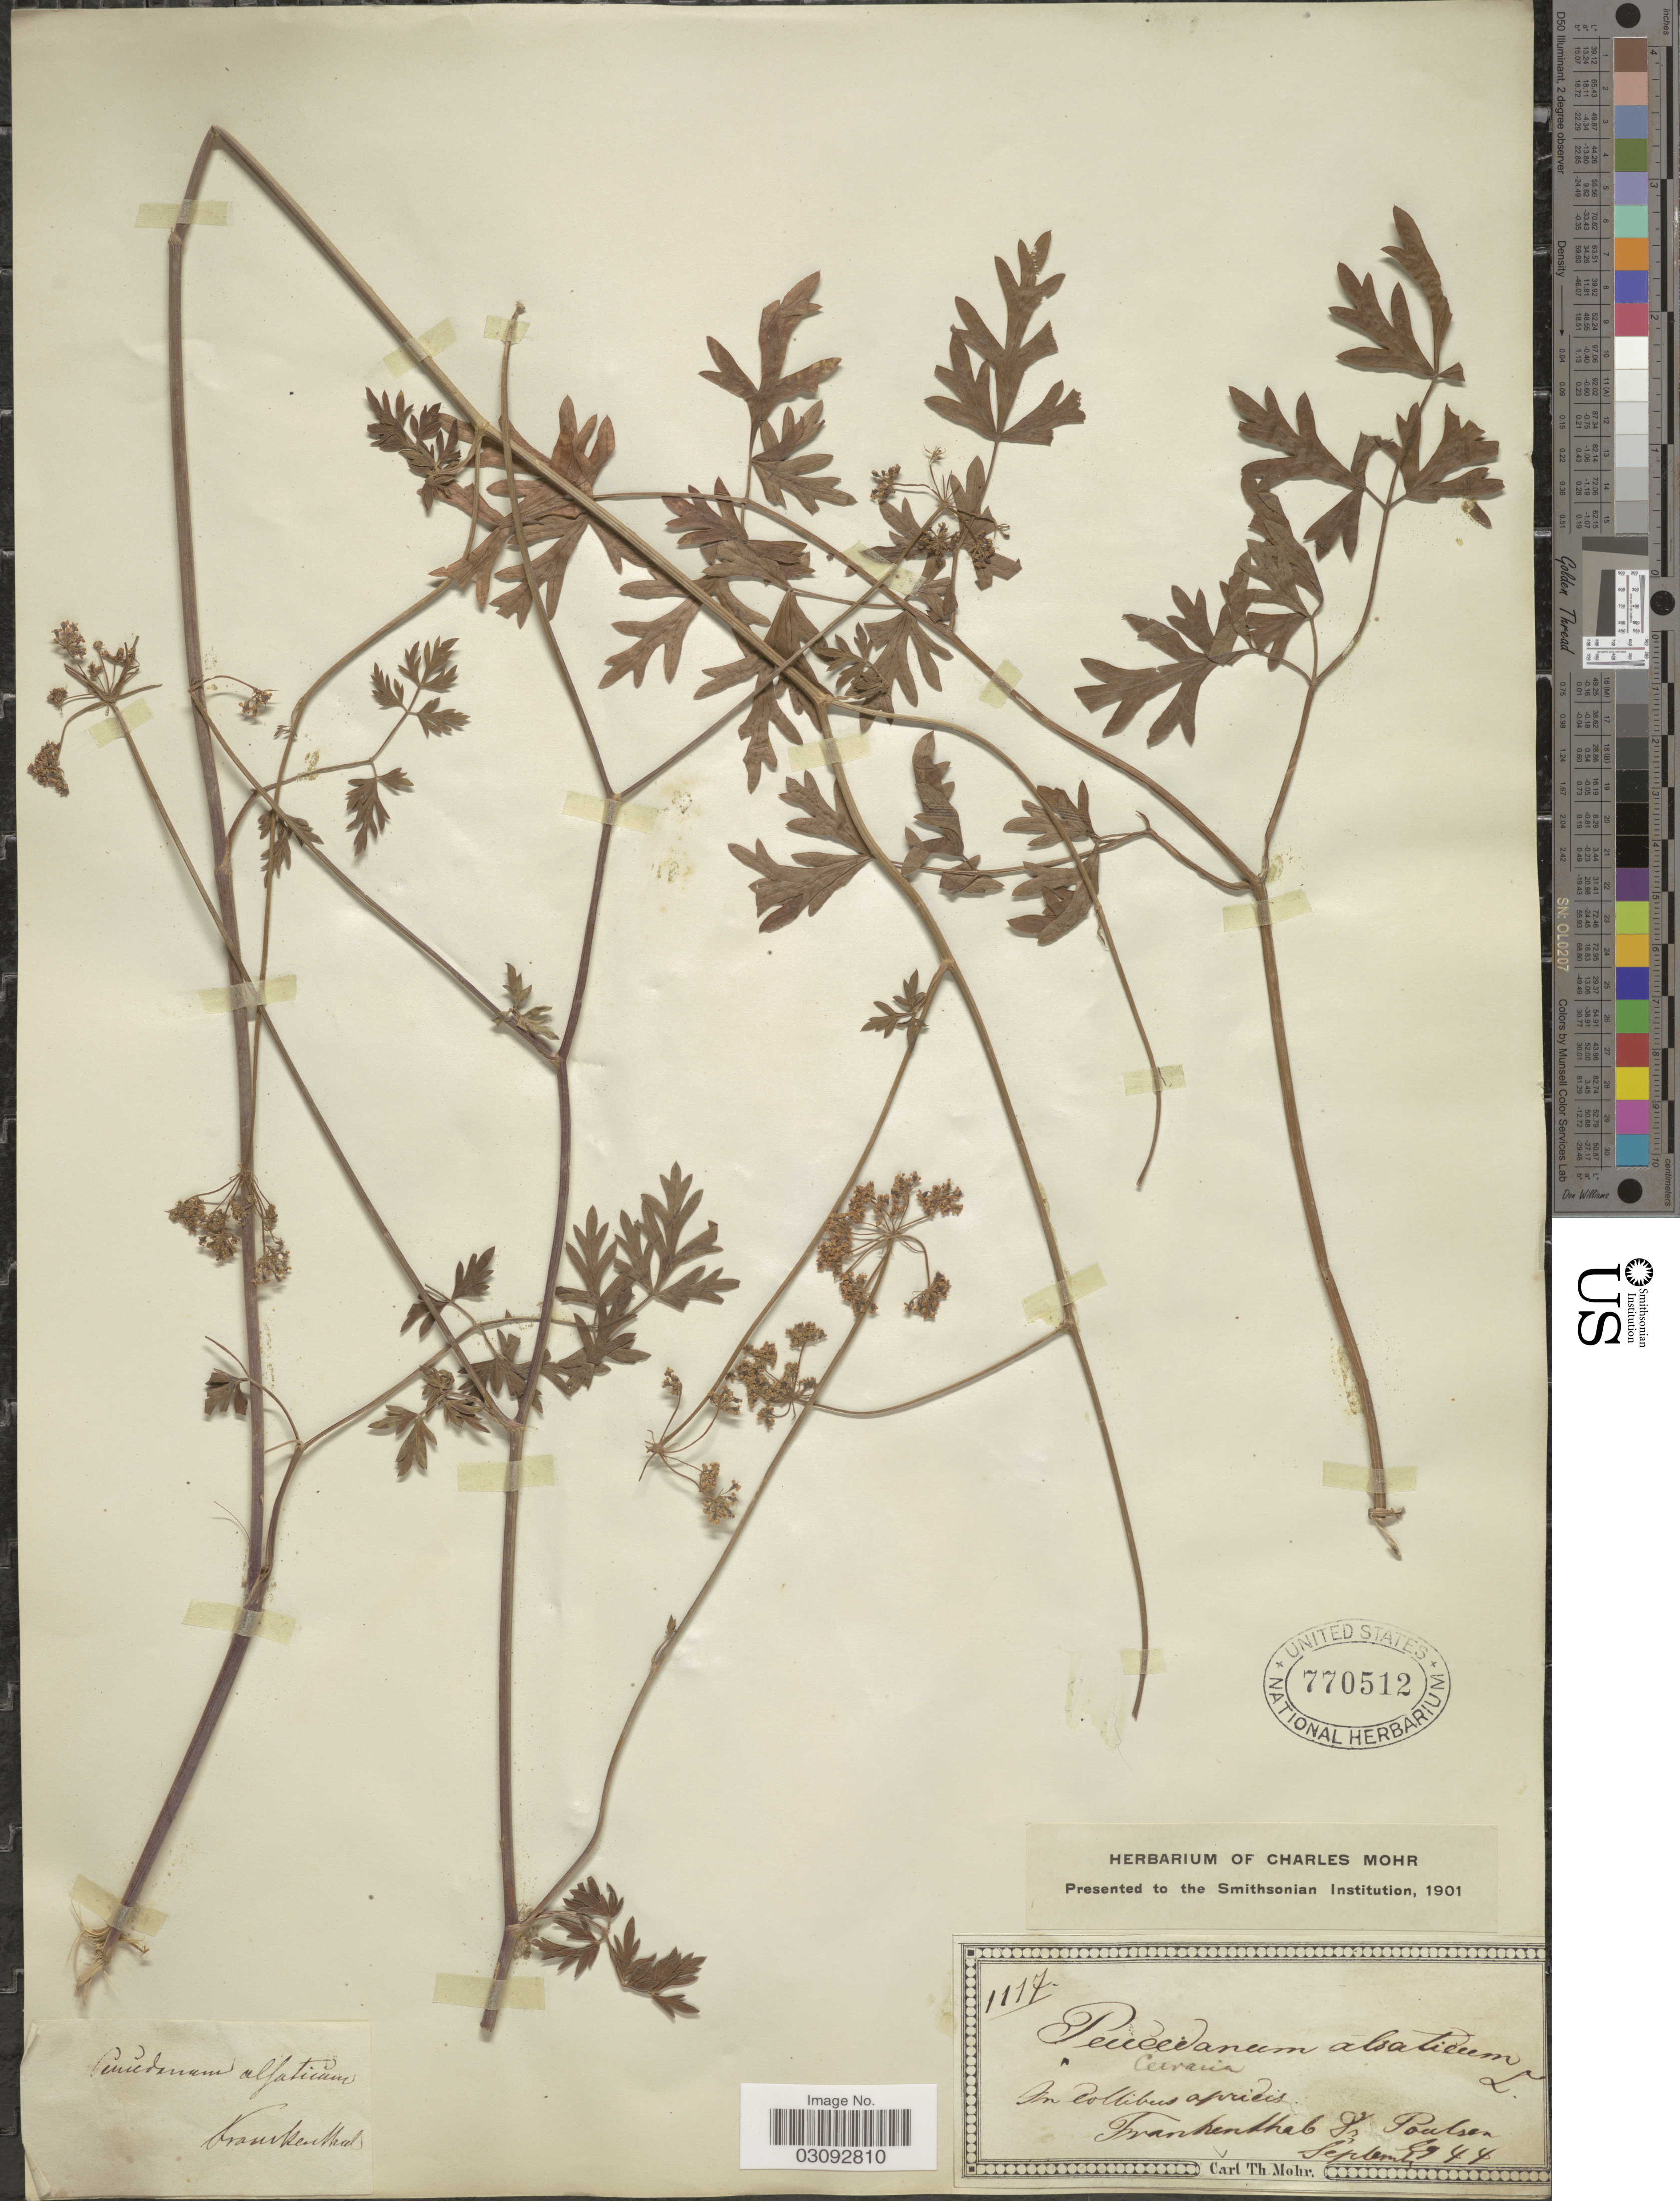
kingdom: Plantae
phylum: Tracheophyta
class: Magnoliopsida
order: Apiales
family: Apiaceae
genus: Peucedanum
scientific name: Peucedanum alsaticum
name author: L.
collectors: C. T. Mohr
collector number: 1117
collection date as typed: Transcribed d/m/y: /9/44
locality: In collibus apricis Franhenthab [interpreted] g Poulsen [interpreted].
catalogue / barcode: US 770512